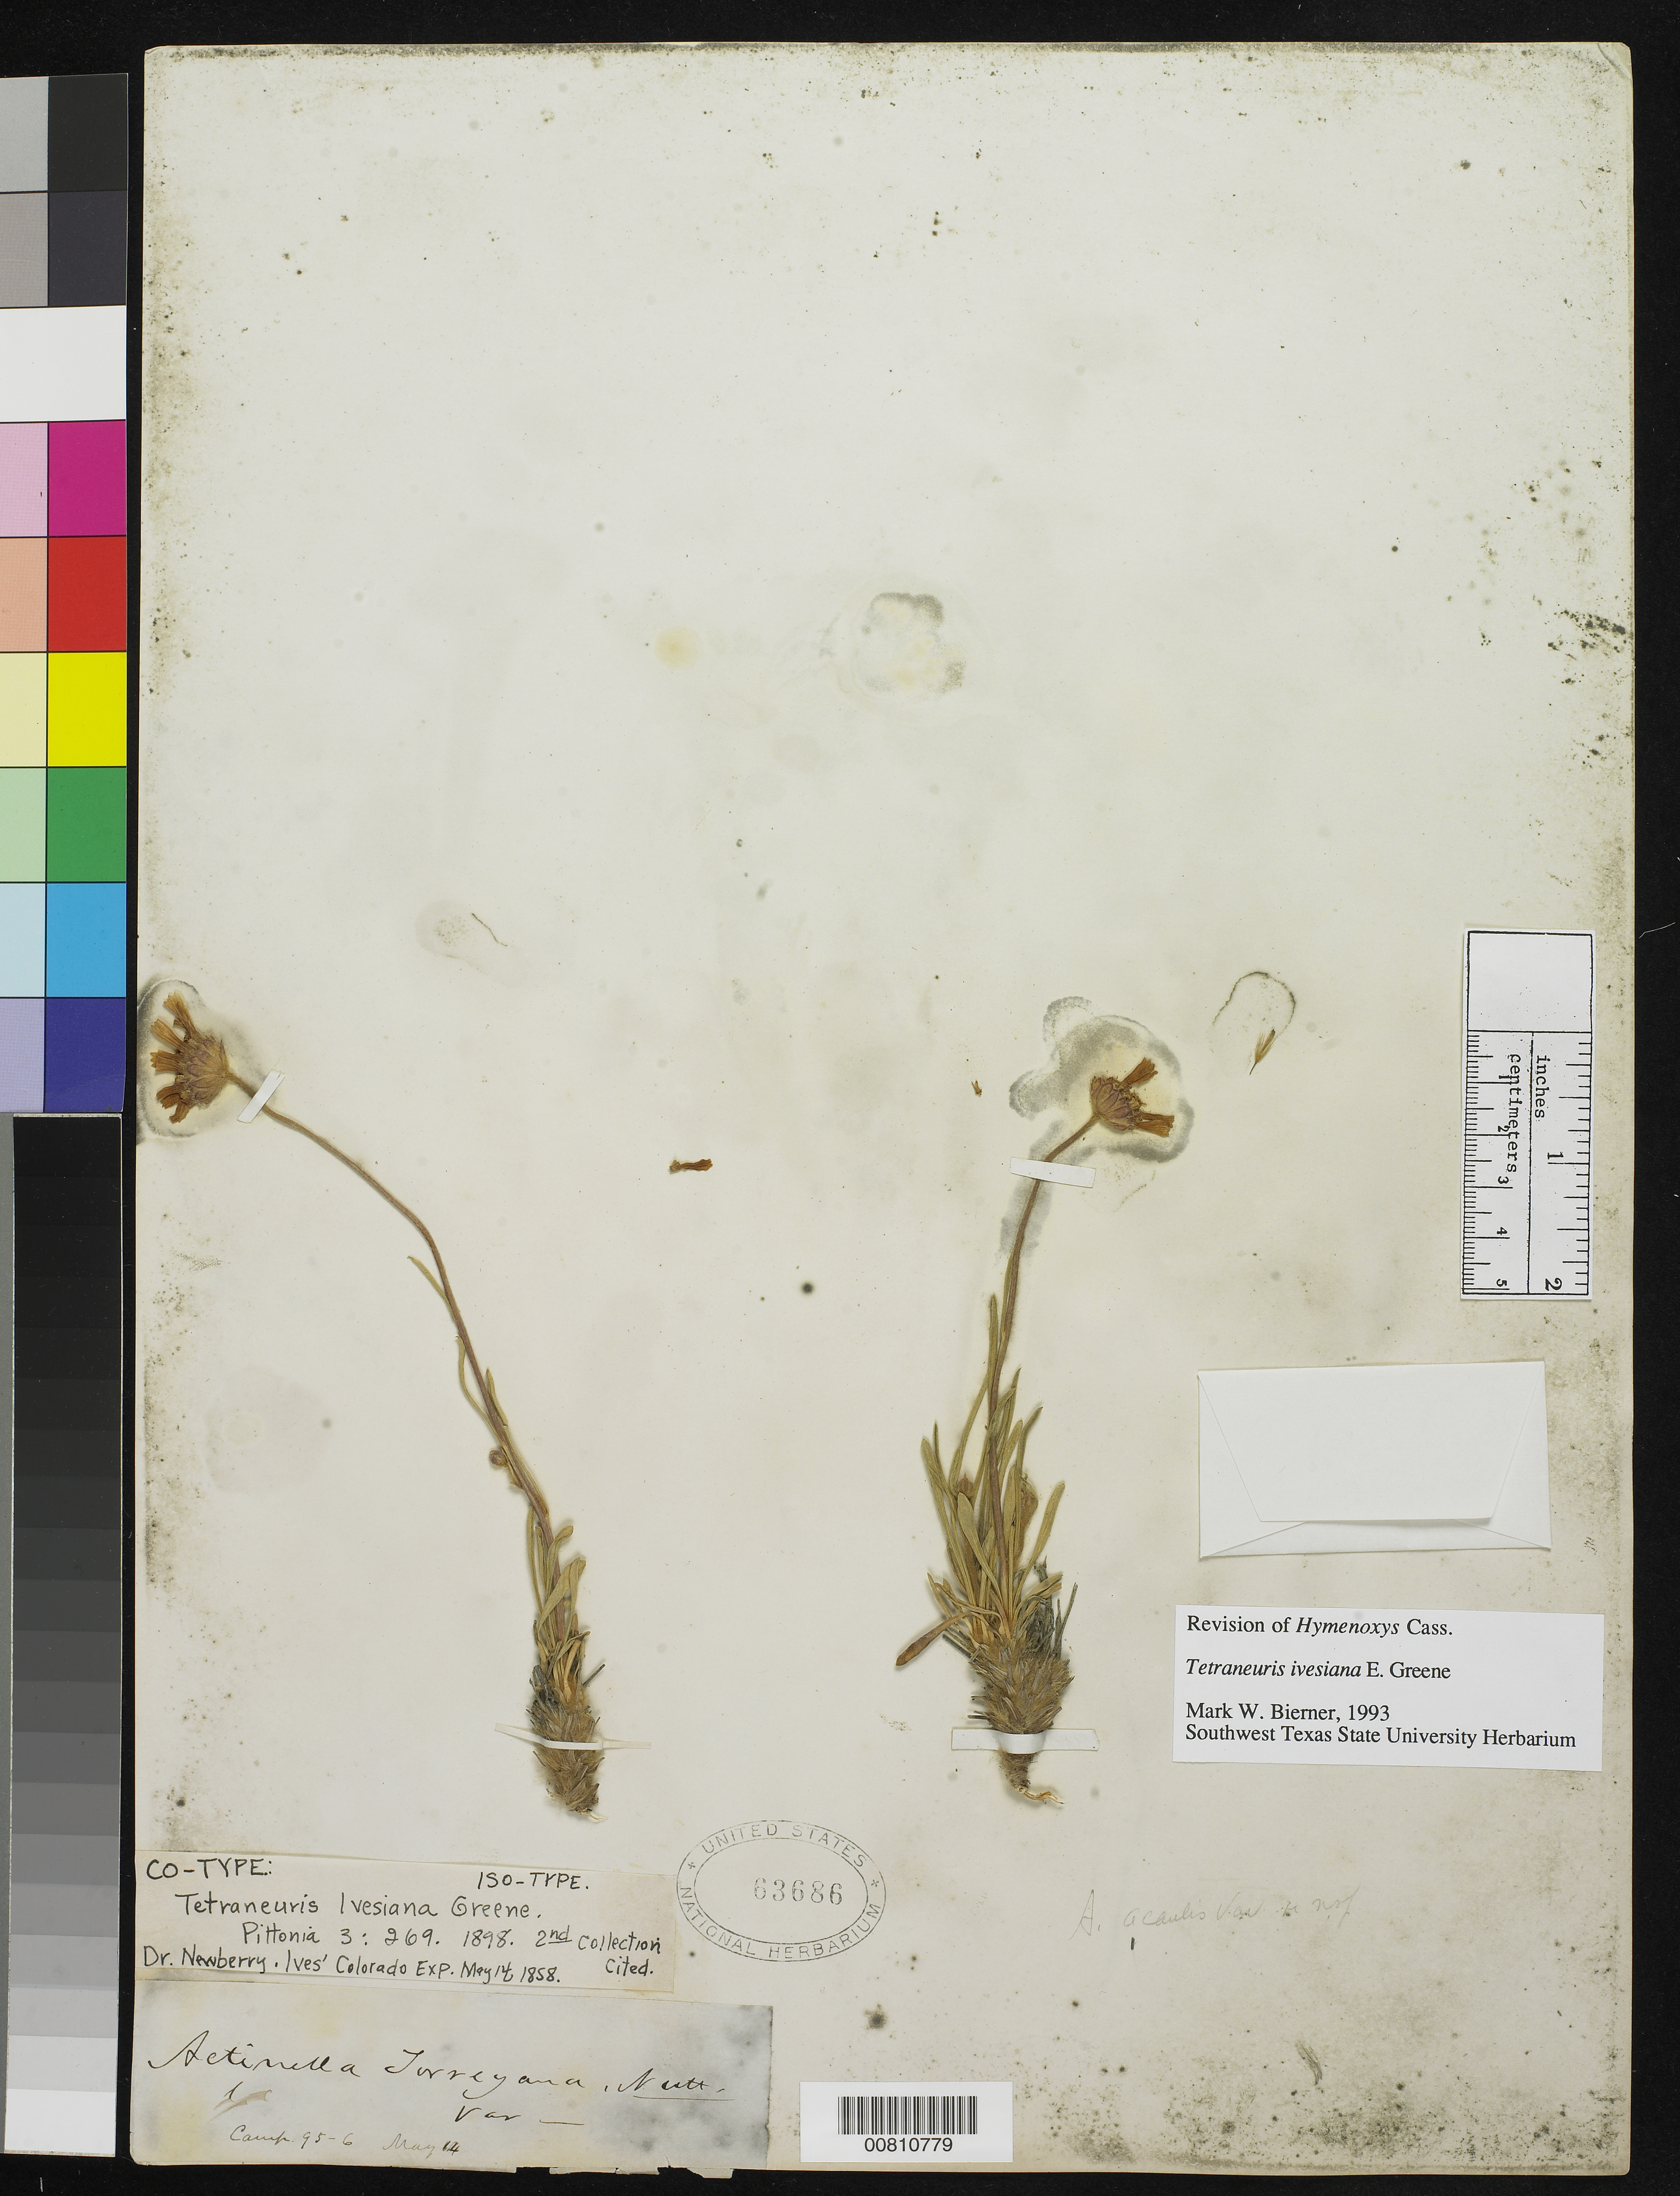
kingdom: Plantae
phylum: Tracheophyta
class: Magnoliopsida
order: Asterales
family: Asteraceae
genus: Tetraneuris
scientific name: Tetraneuris ivesiana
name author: Greene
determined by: Bierner, M. W.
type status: Isosyntype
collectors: J. S. Newberry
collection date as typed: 14 May 1858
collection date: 1858-05-14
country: United States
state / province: Colorado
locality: Camp 95-6. [Protologue: "Ives' Colorado Expedition"]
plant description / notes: Lectotype is Woodhouse s.n. (NY), as designated by M.W. Bierner & B.L. Turner, Lundellia 6: 69 (2003).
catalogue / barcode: US 63686